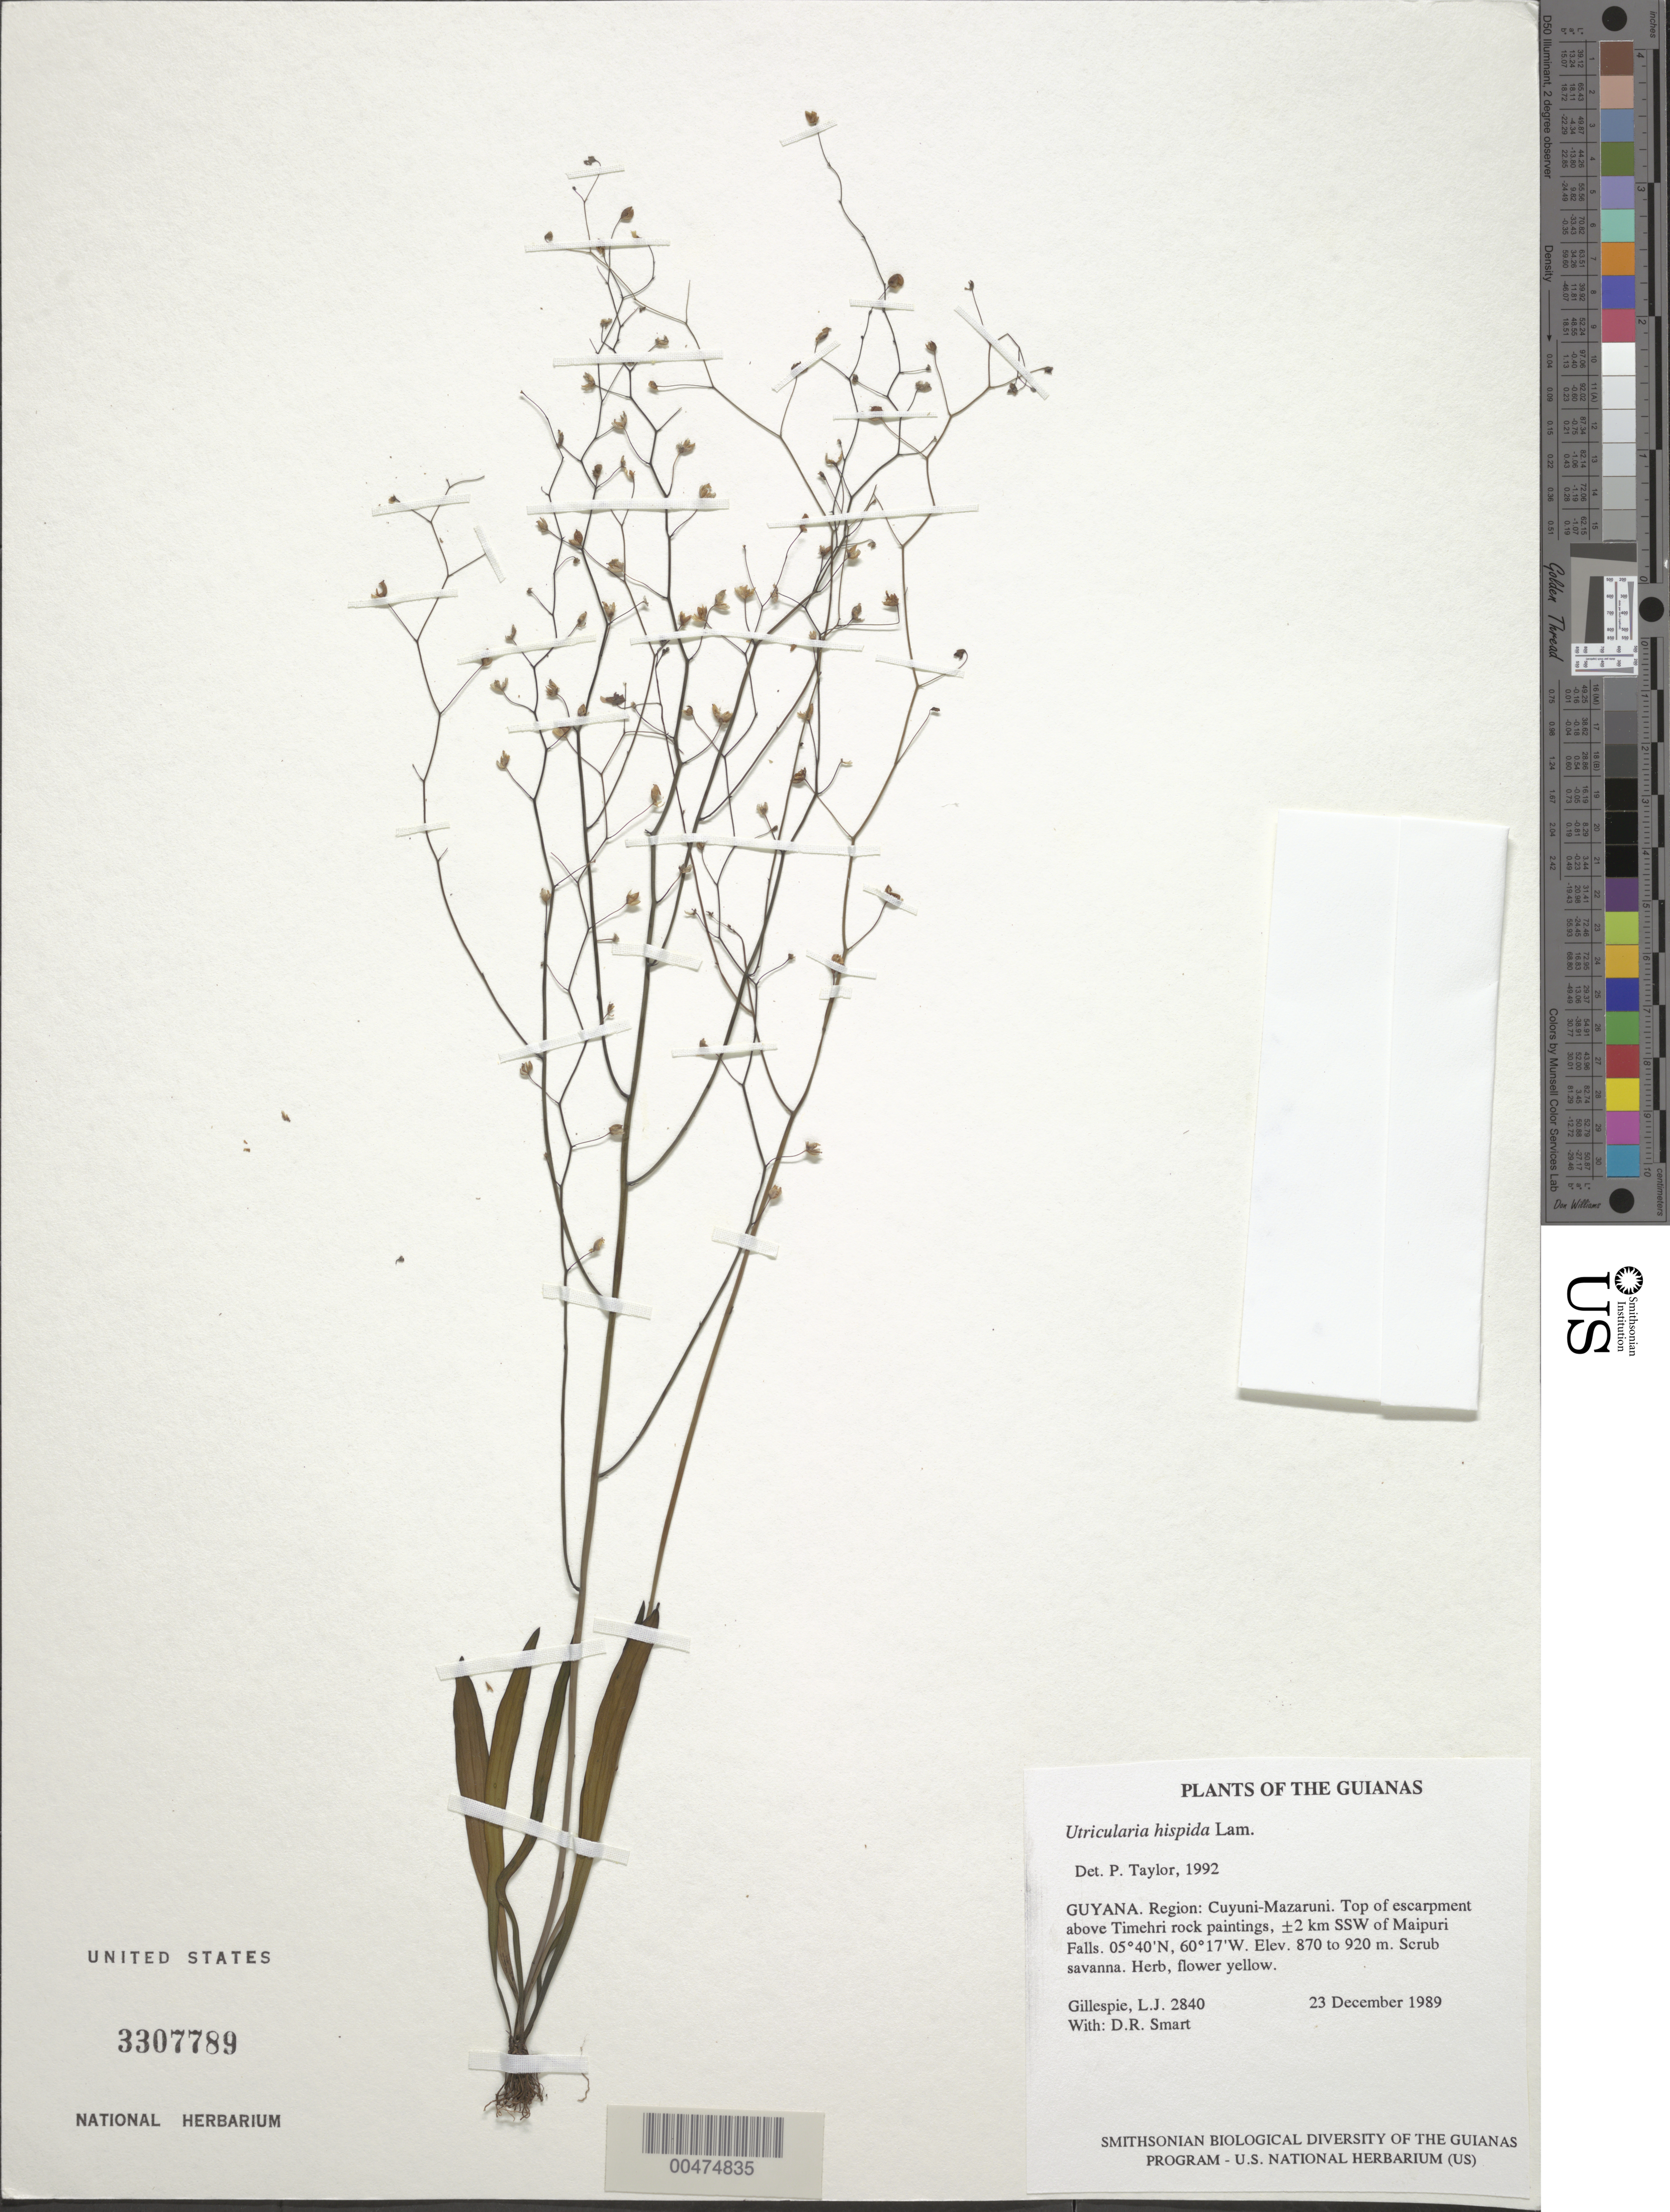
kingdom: Plantae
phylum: Tracheophyta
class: Magnoliopsida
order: Lamiales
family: Lentibulariaceae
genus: Utricularia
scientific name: Utricularia hispida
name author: Lam.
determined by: Taylor, P.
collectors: L. J. Gillespie & D. R. Smart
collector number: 2840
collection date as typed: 23 December 1989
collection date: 1989-12-23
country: Guyana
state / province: Cuyuni-Mazaruni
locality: Top of escarpment above Timehri rock paintings, ±2 km SSW of Maipuri Falls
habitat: Scrub savanna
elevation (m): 870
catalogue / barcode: US 3307789